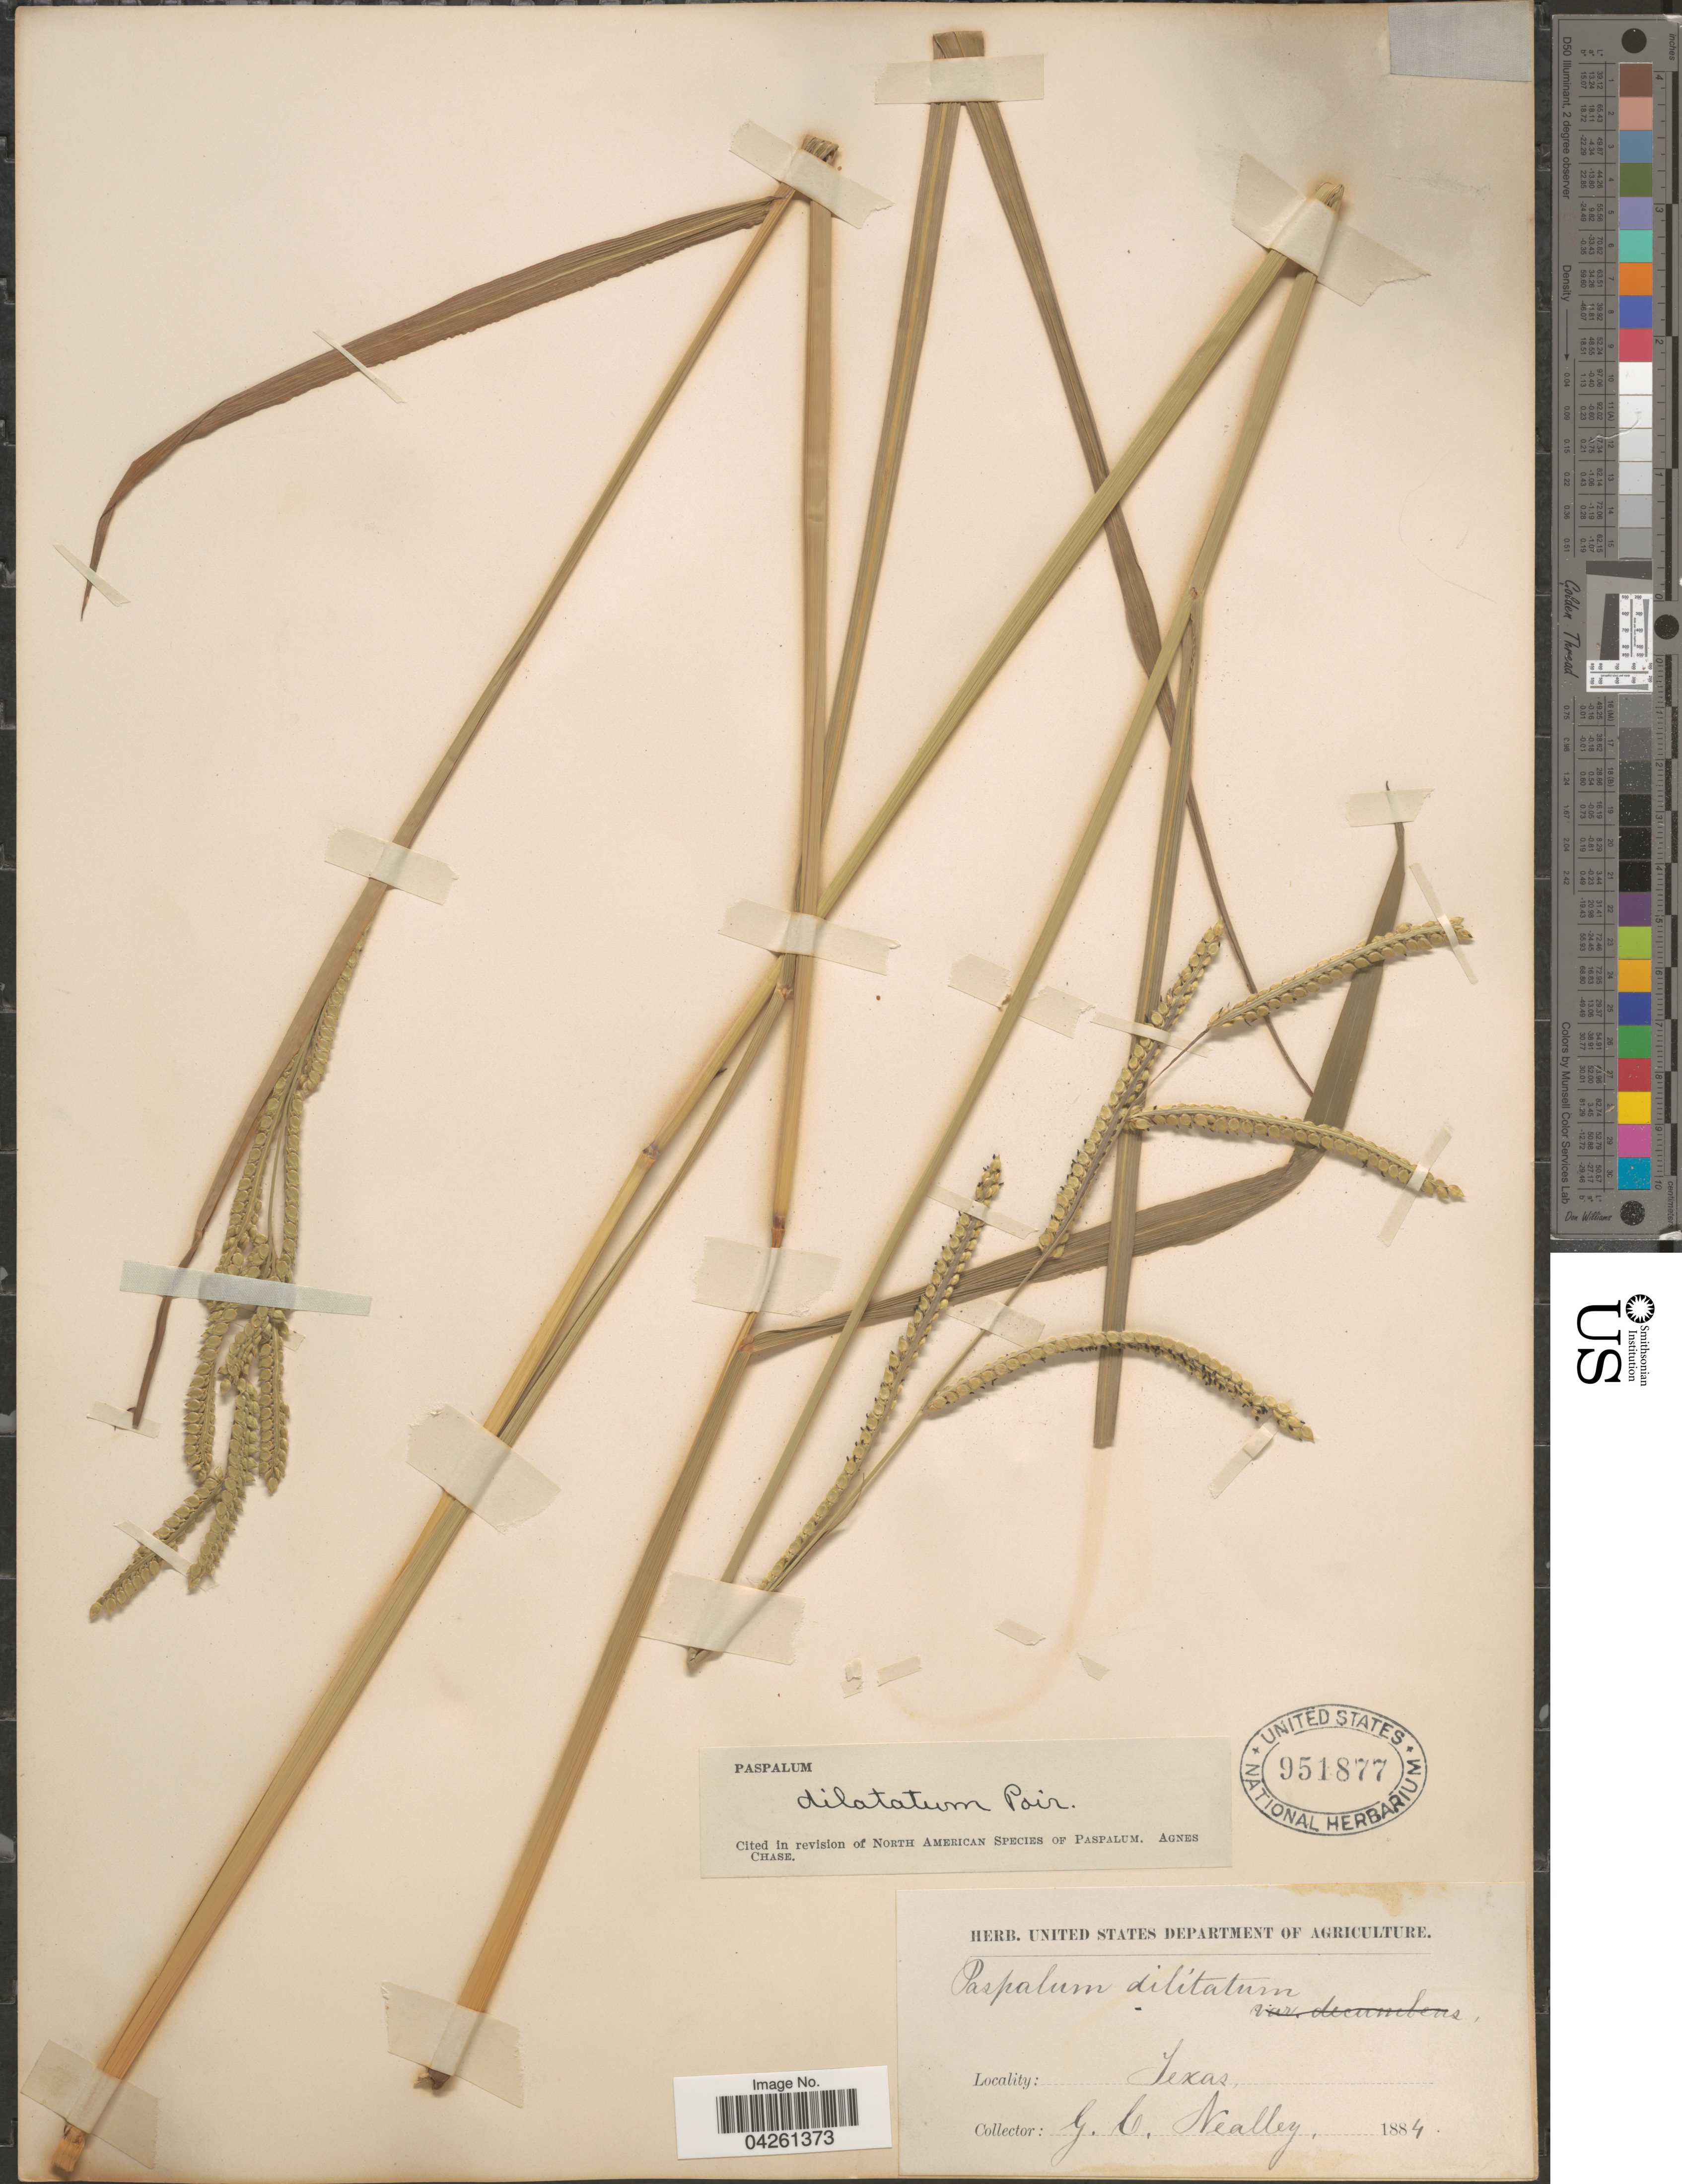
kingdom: Plantae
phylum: Tracheophyta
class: Liliopsida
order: Poales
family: Poaceae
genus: Paspalum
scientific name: Paspalum dilatatum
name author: Poir.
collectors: G. C. Nealley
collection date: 1884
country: United States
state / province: Texas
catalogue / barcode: US 951877